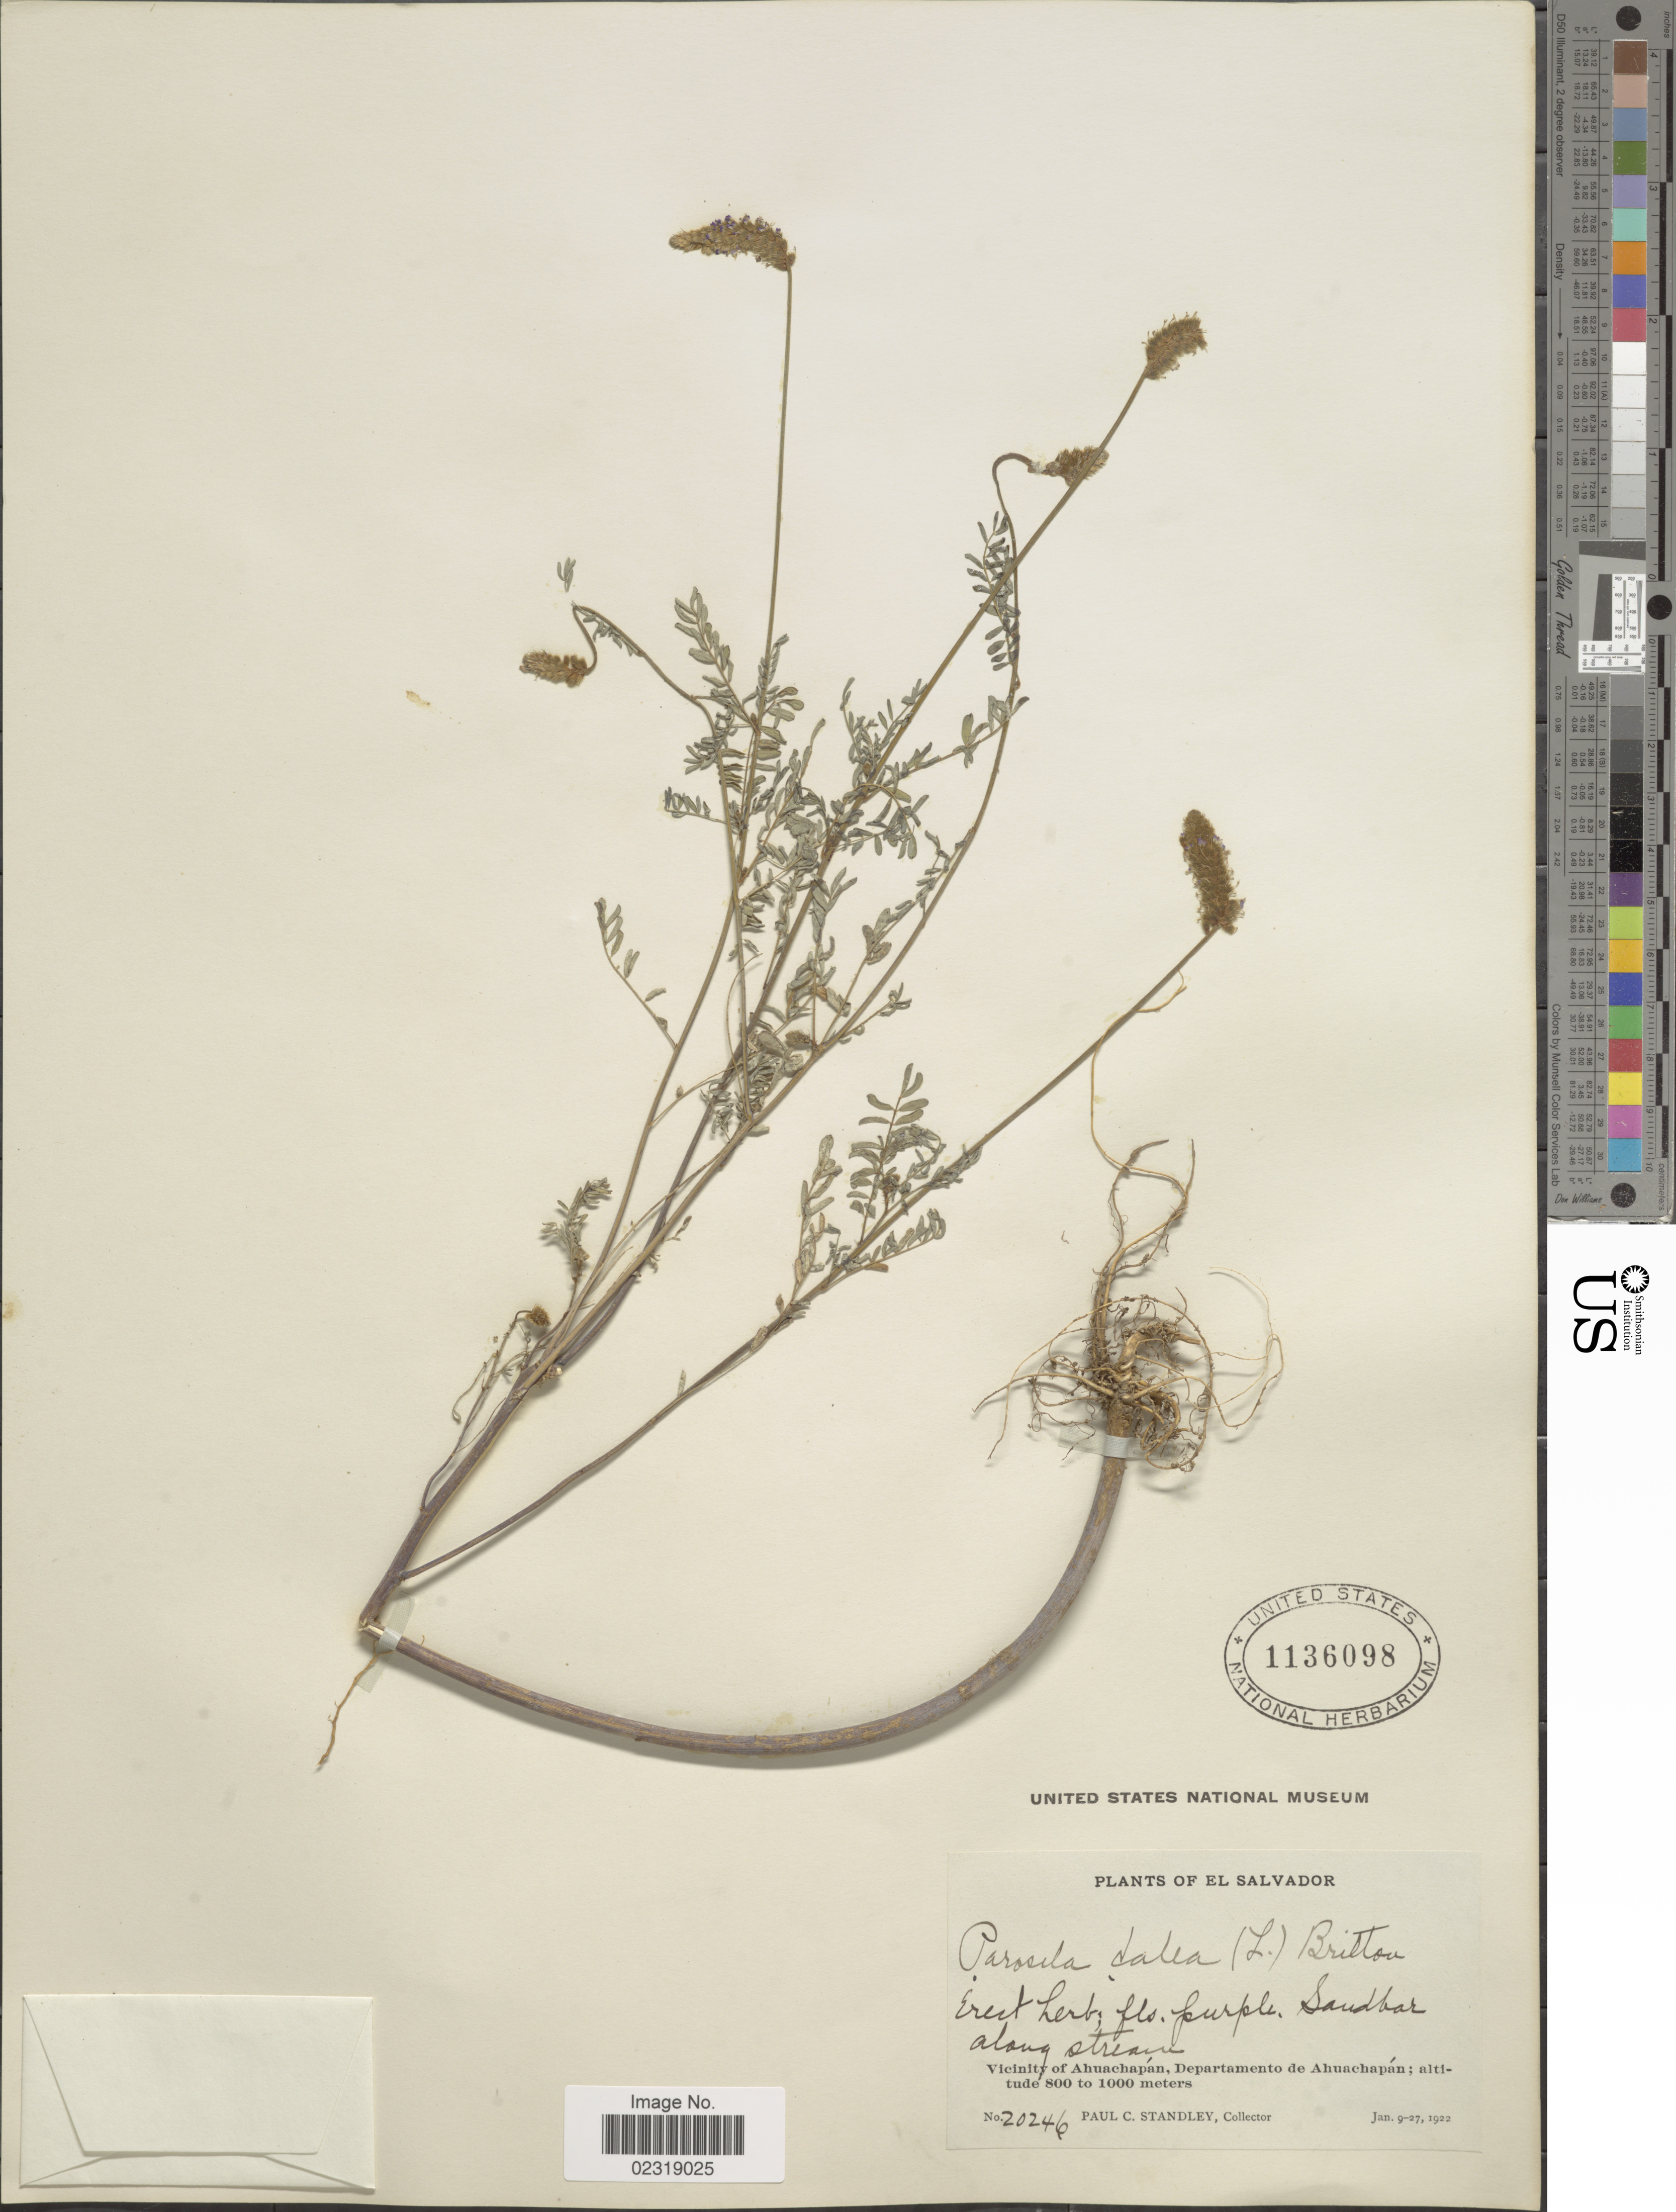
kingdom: Plantae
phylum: Tracheophyta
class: Magnoliopsida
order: Fabales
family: Fabaceae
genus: Dalea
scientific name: Dalea cliffortiana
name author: Willd.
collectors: P. C. Standley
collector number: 20246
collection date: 1922-01-09/1922-01-27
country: El Salvador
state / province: Ahuachapan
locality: Vicinity of Ahuachapan, Departamento de Ahuachapan.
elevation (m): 800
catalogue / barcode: US 1136098